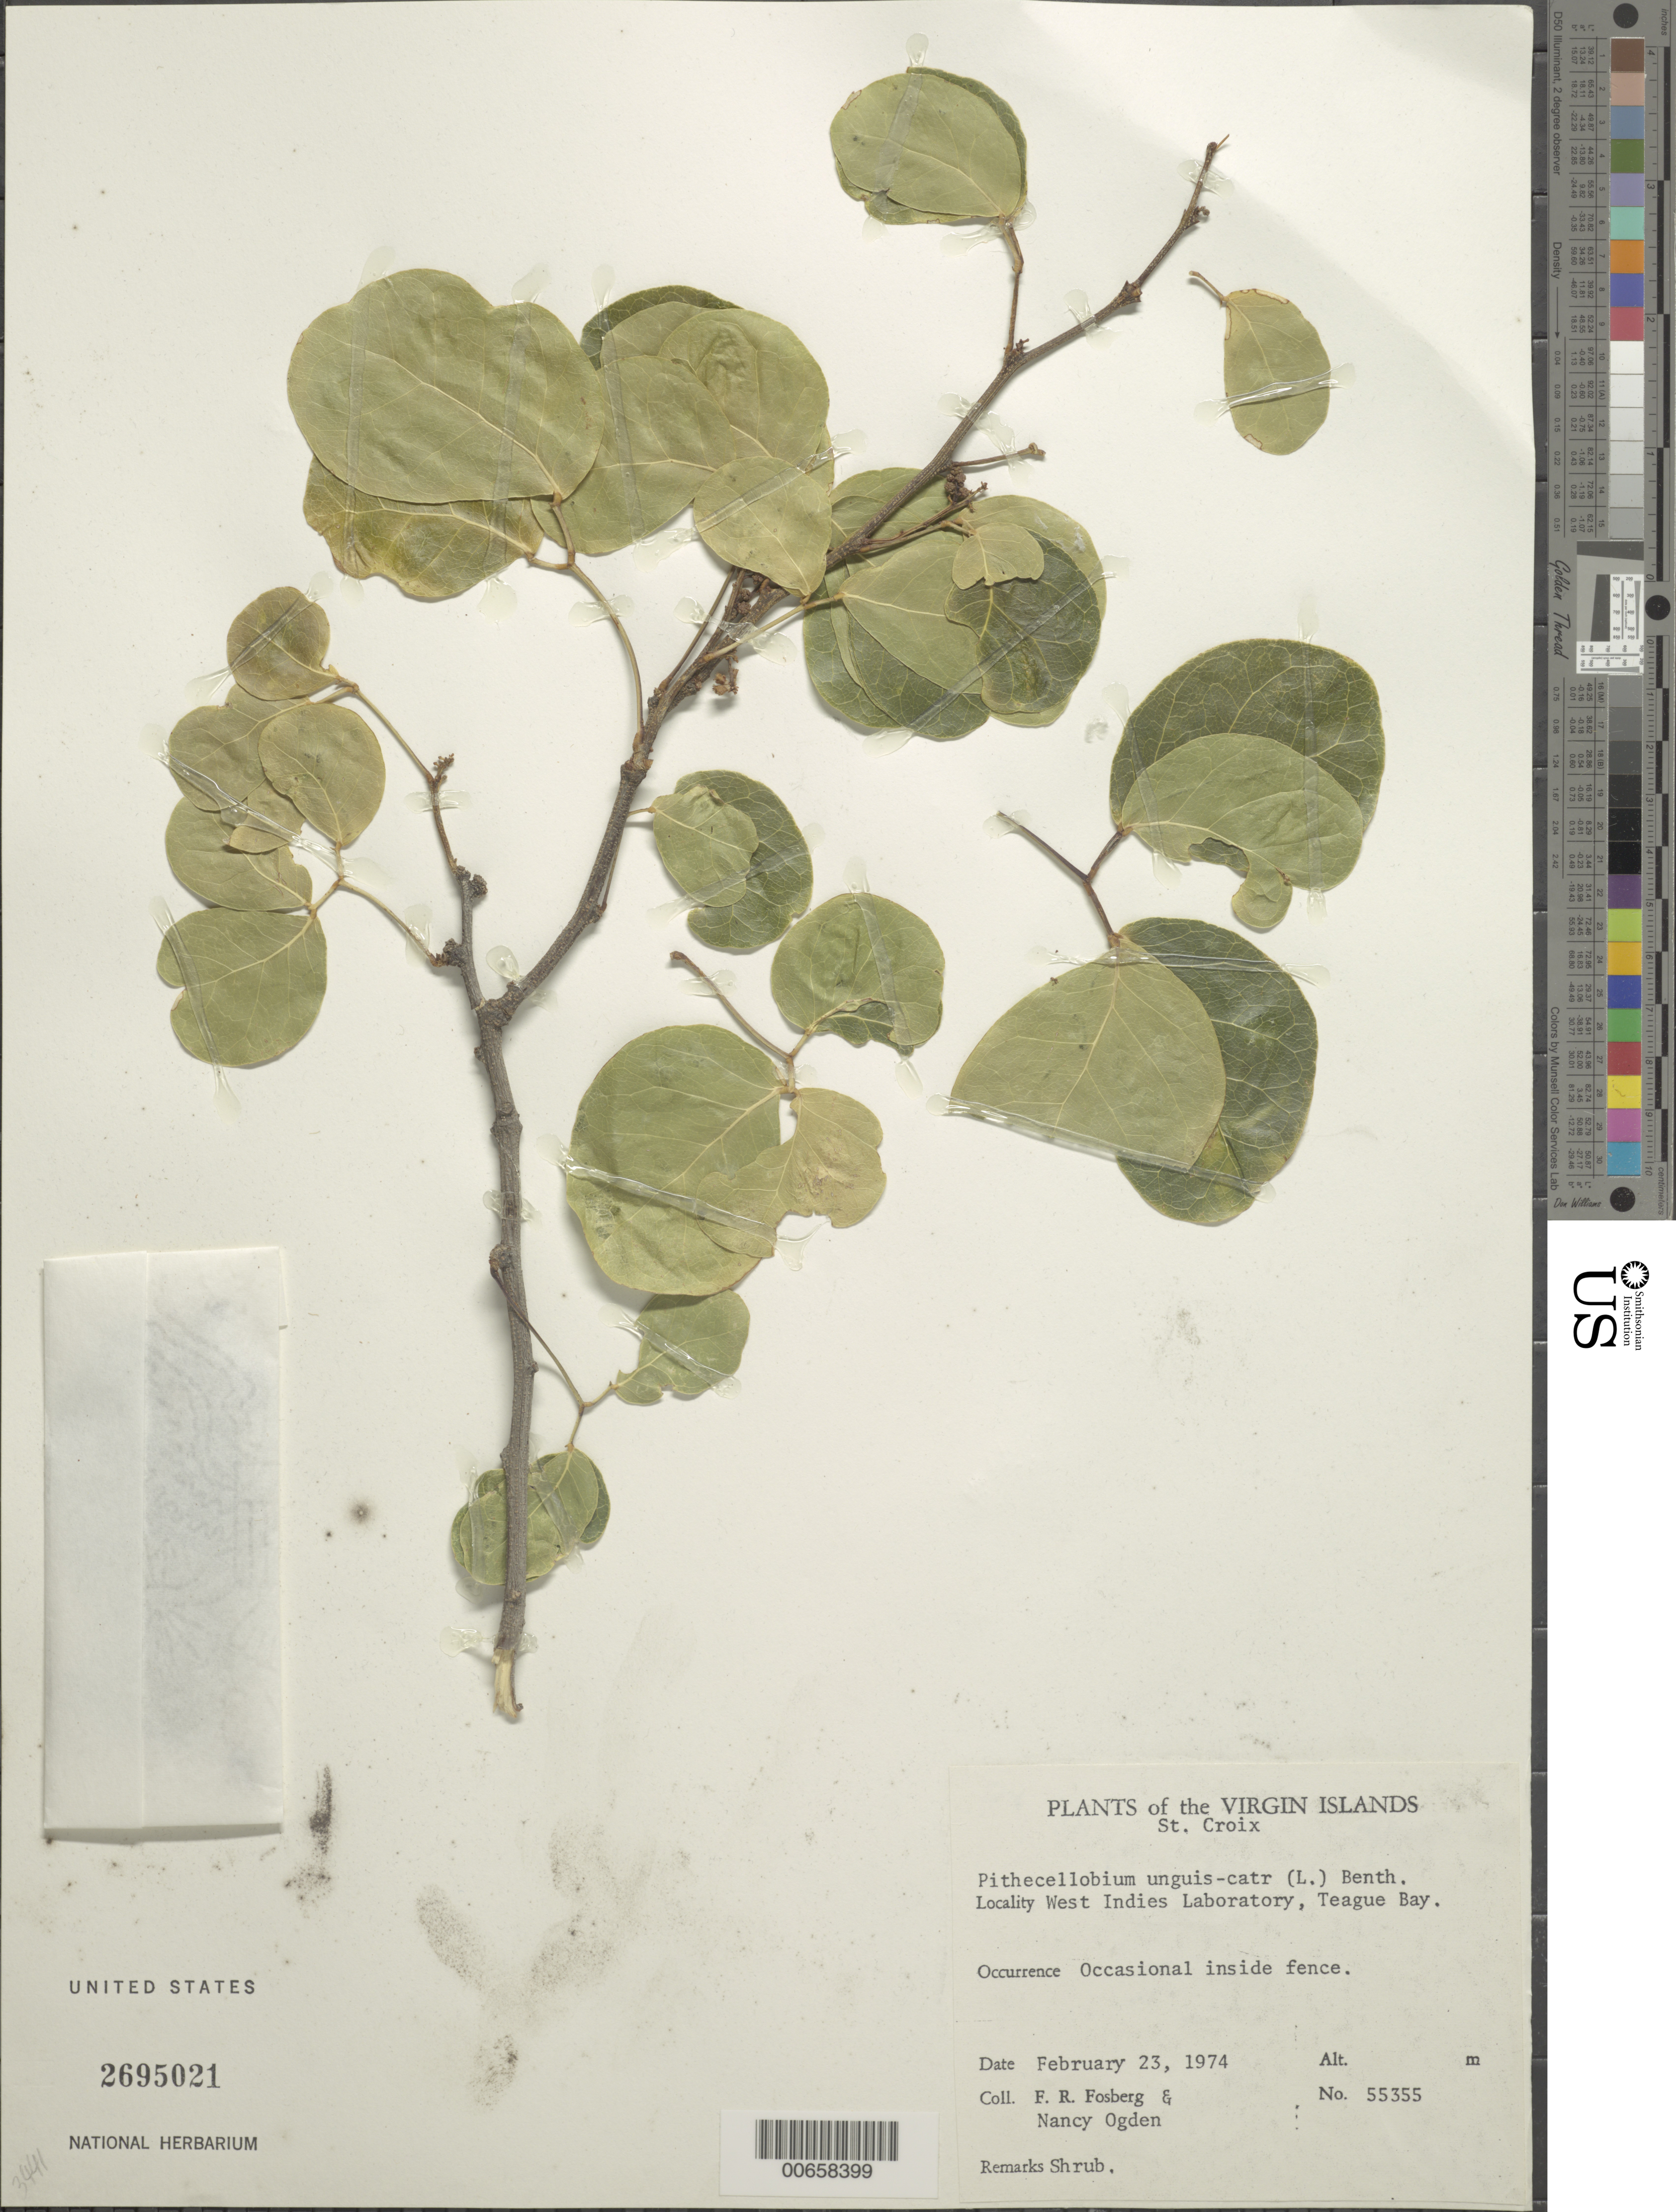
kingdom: Plantae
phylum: Tracheophyta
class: Magnoliopsida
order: Fabales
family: Fabaceae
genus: Pithecellobium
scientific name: Pithecellobium unguis-cati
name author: (L.) Benth.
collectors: F. R. Fosberg & N. Ogden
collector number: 55355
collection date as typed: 23 Feb 1974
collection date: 1974-02-23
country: U.S. Virgin Islands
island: St. Croix Island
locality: Teague Bay, West Indies Laboratory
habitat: Inside fence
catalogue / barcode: US 2695021